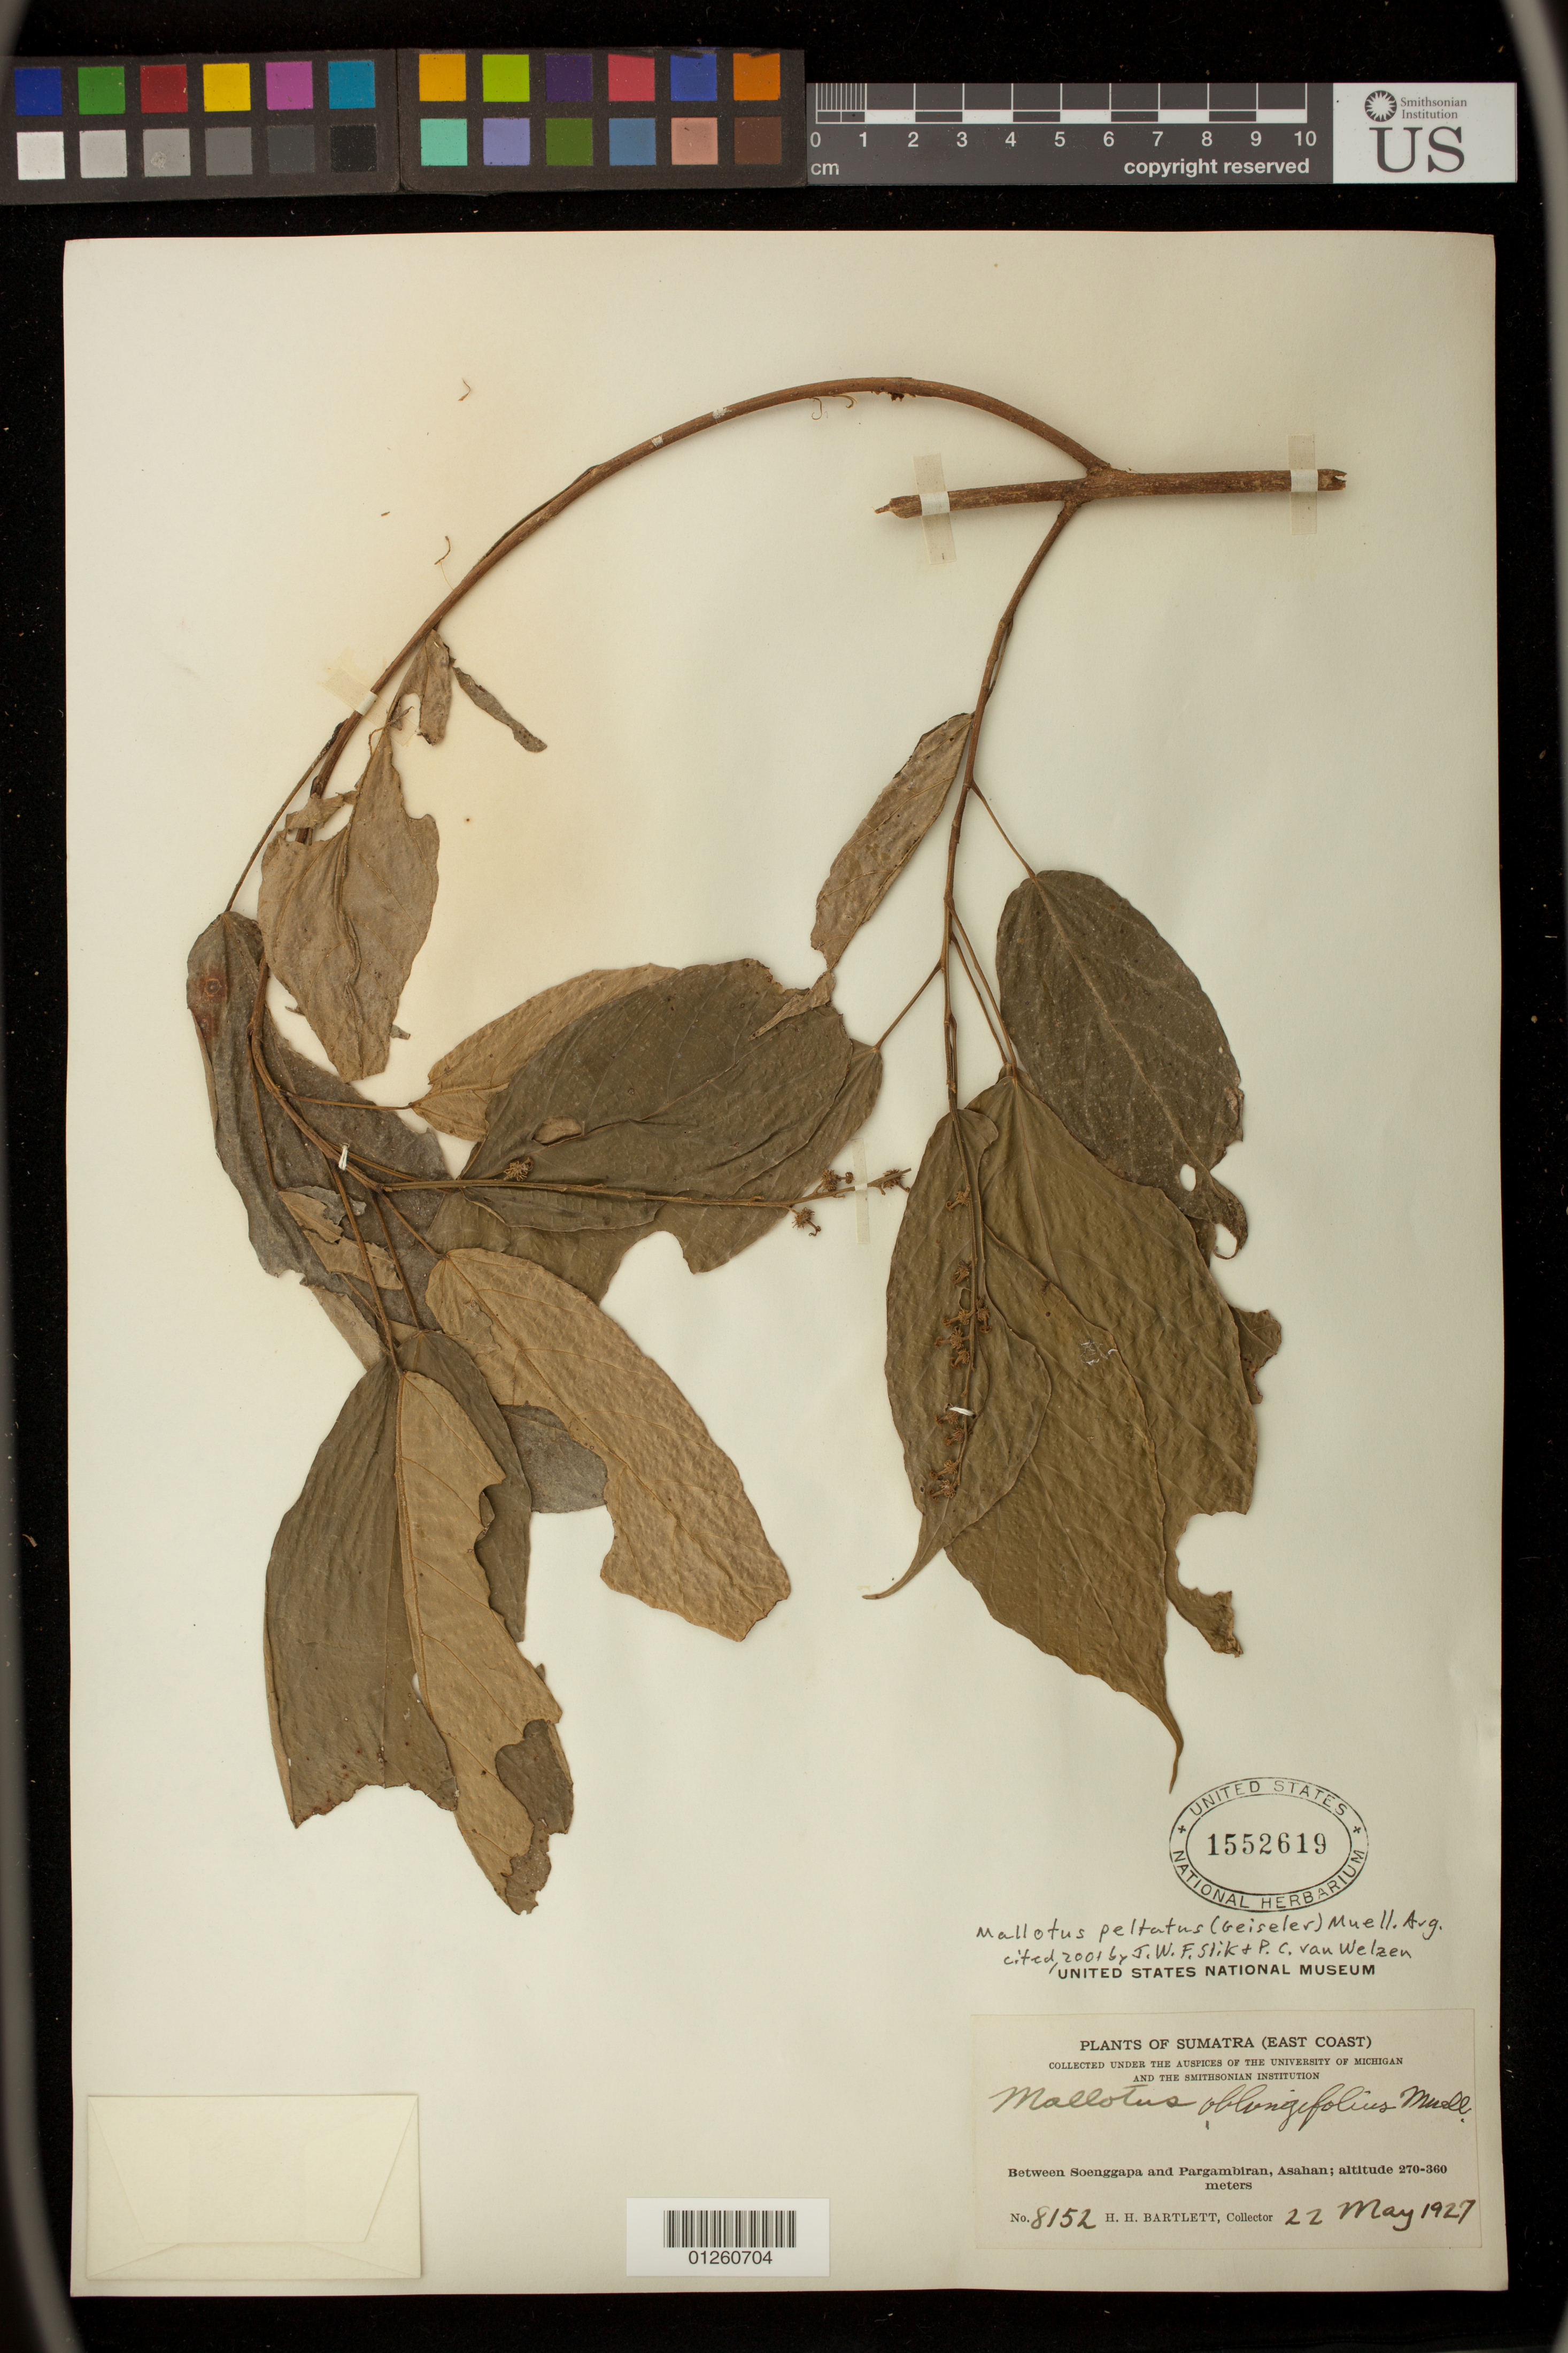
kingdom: Plantae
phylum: Tracheophyta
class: Magnoliopsida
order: Malpighiales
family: Euphorbiaceae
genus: Mallotus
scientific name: Mallotus peltatus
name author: (Geiseler) Müll. Arg.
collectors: H. H. Bartlett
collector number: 8152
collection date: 1927-05-22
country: Indonesia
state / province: Sumatra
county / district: Sumatera Utara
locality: Between Soenggapa and Pargambiran, Asahan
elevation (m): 270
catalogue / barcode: US 1552619